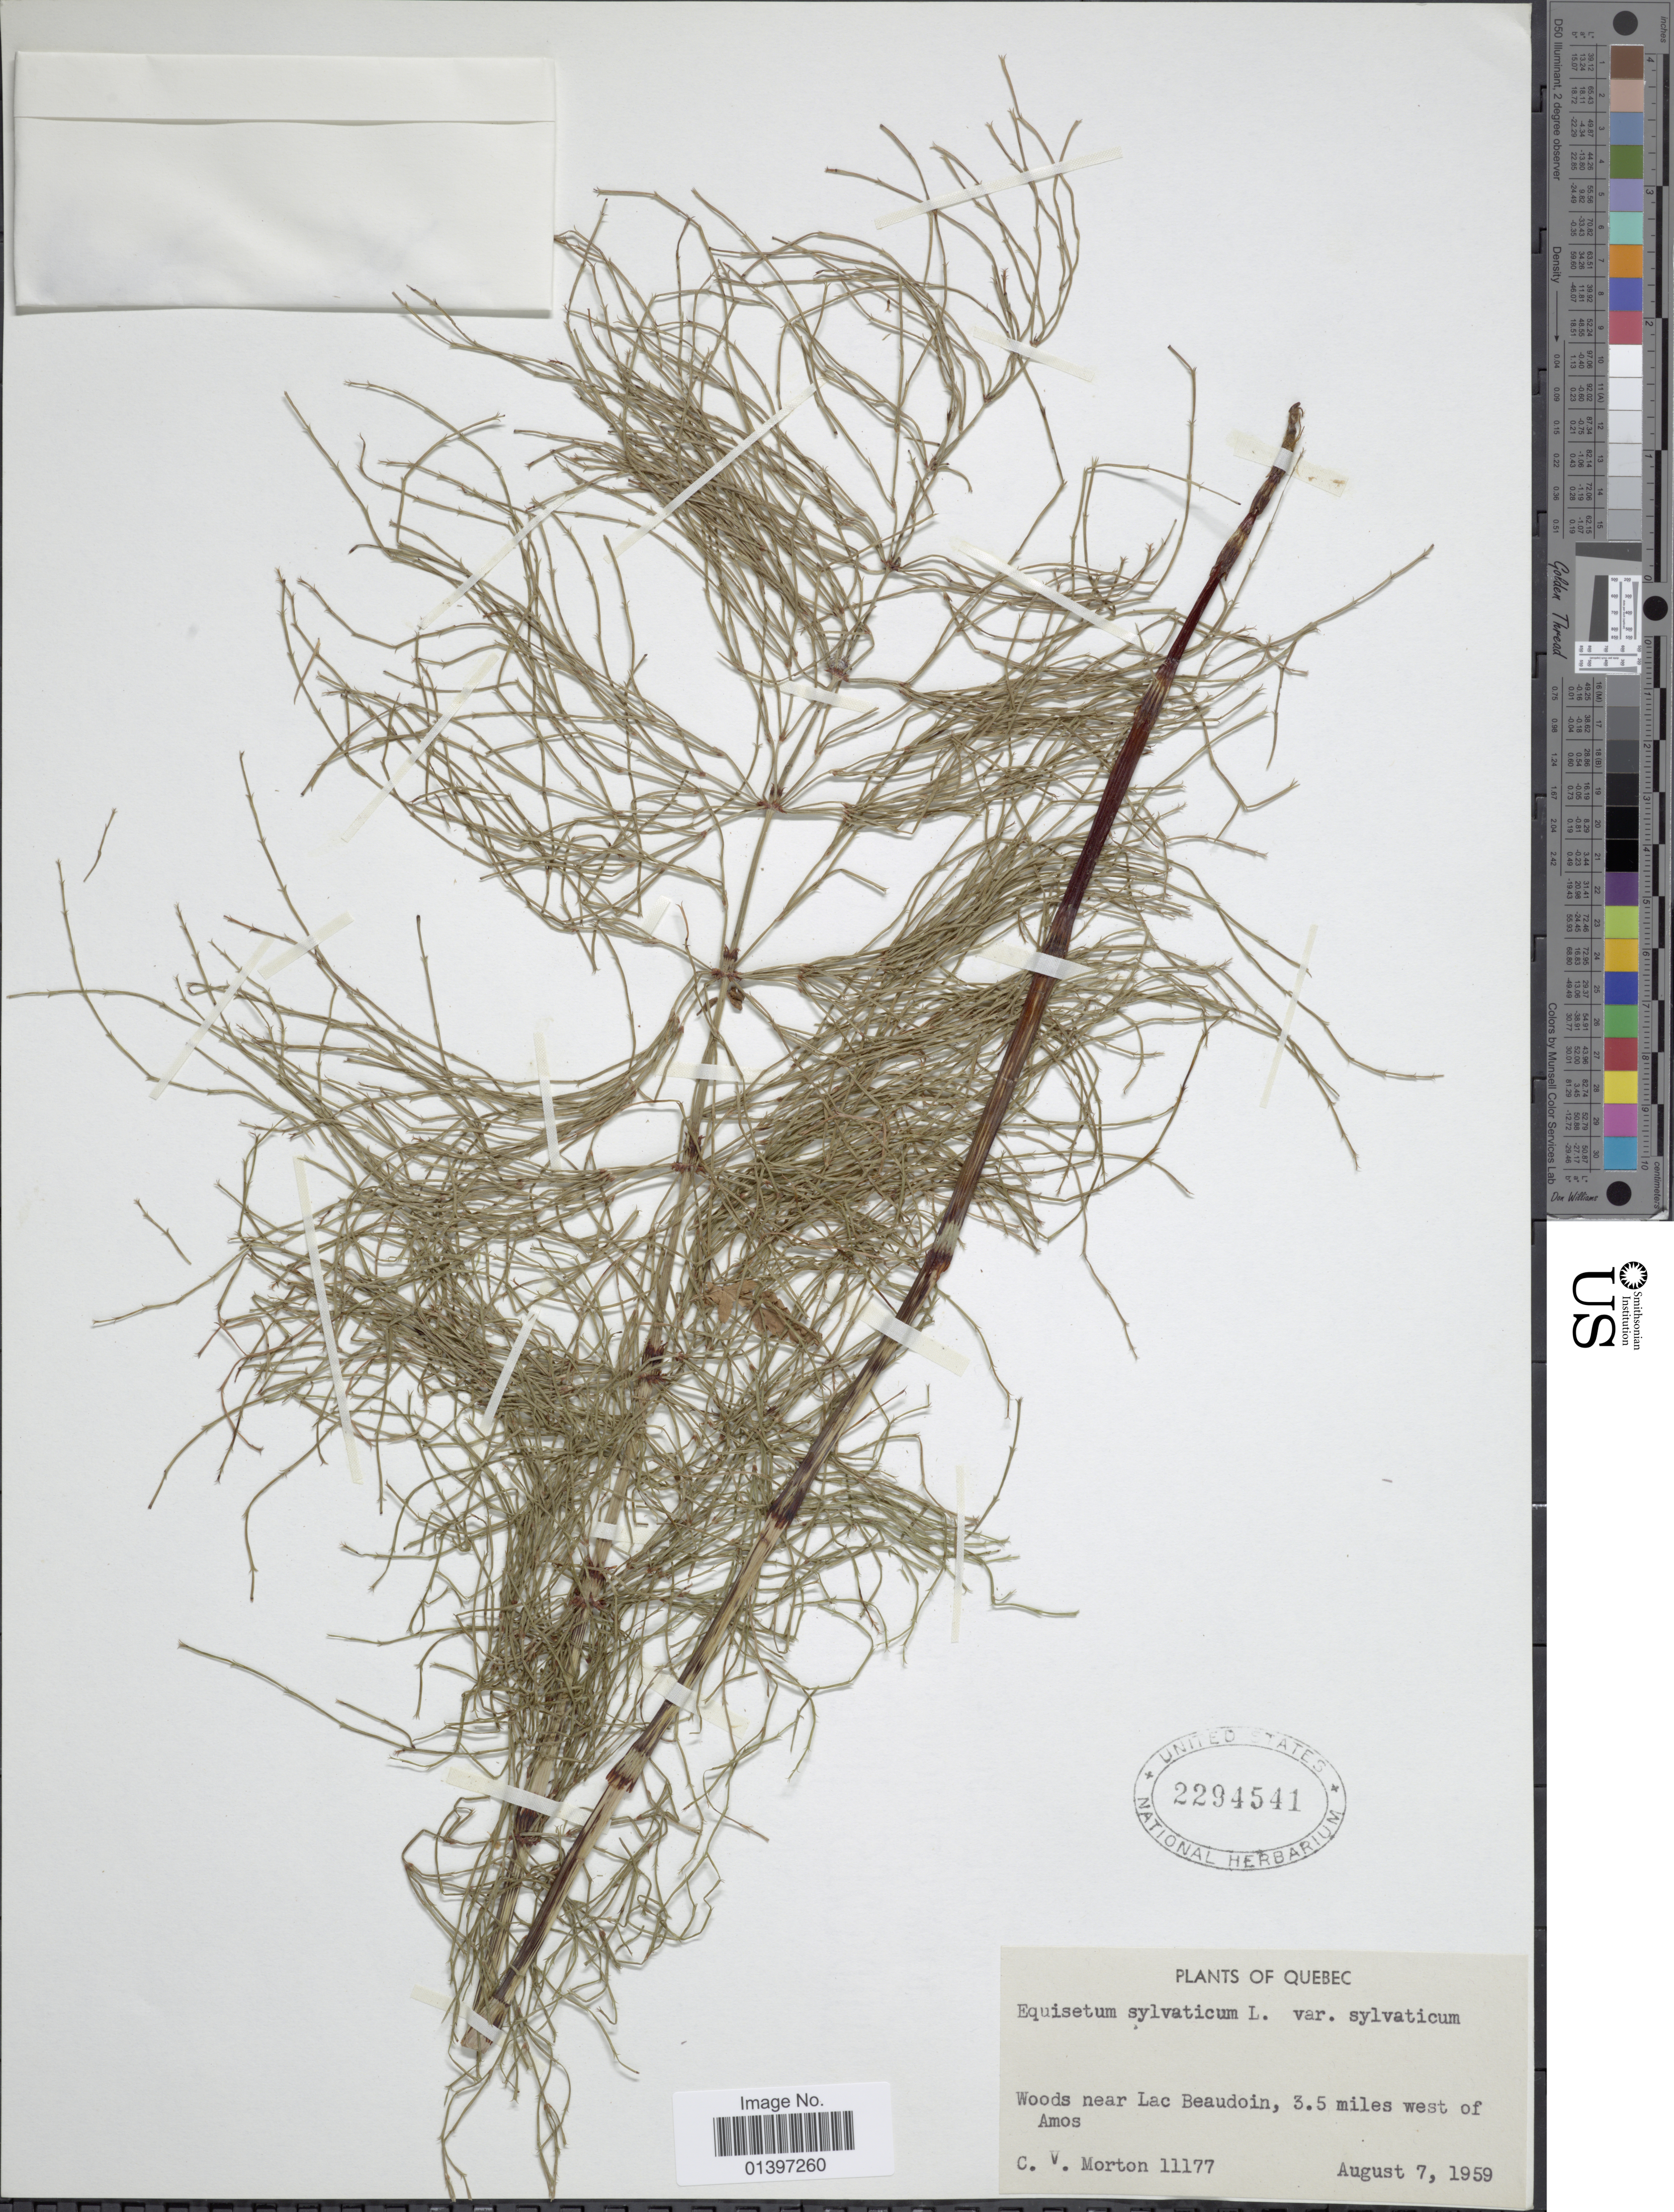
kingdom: Plantae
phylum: Tracheophyta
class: Polypodiopsida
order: Equisetales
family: Equisetaceae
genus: Equisetum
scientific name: Equisetum sylvaticum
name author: L.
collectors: C. V. Morton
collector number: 11177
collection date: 1959-08-07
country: Canada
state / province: Quebec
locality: Woods near Lac Beaudoin, 3.5 miles west of Amos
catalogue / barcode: US 2294541